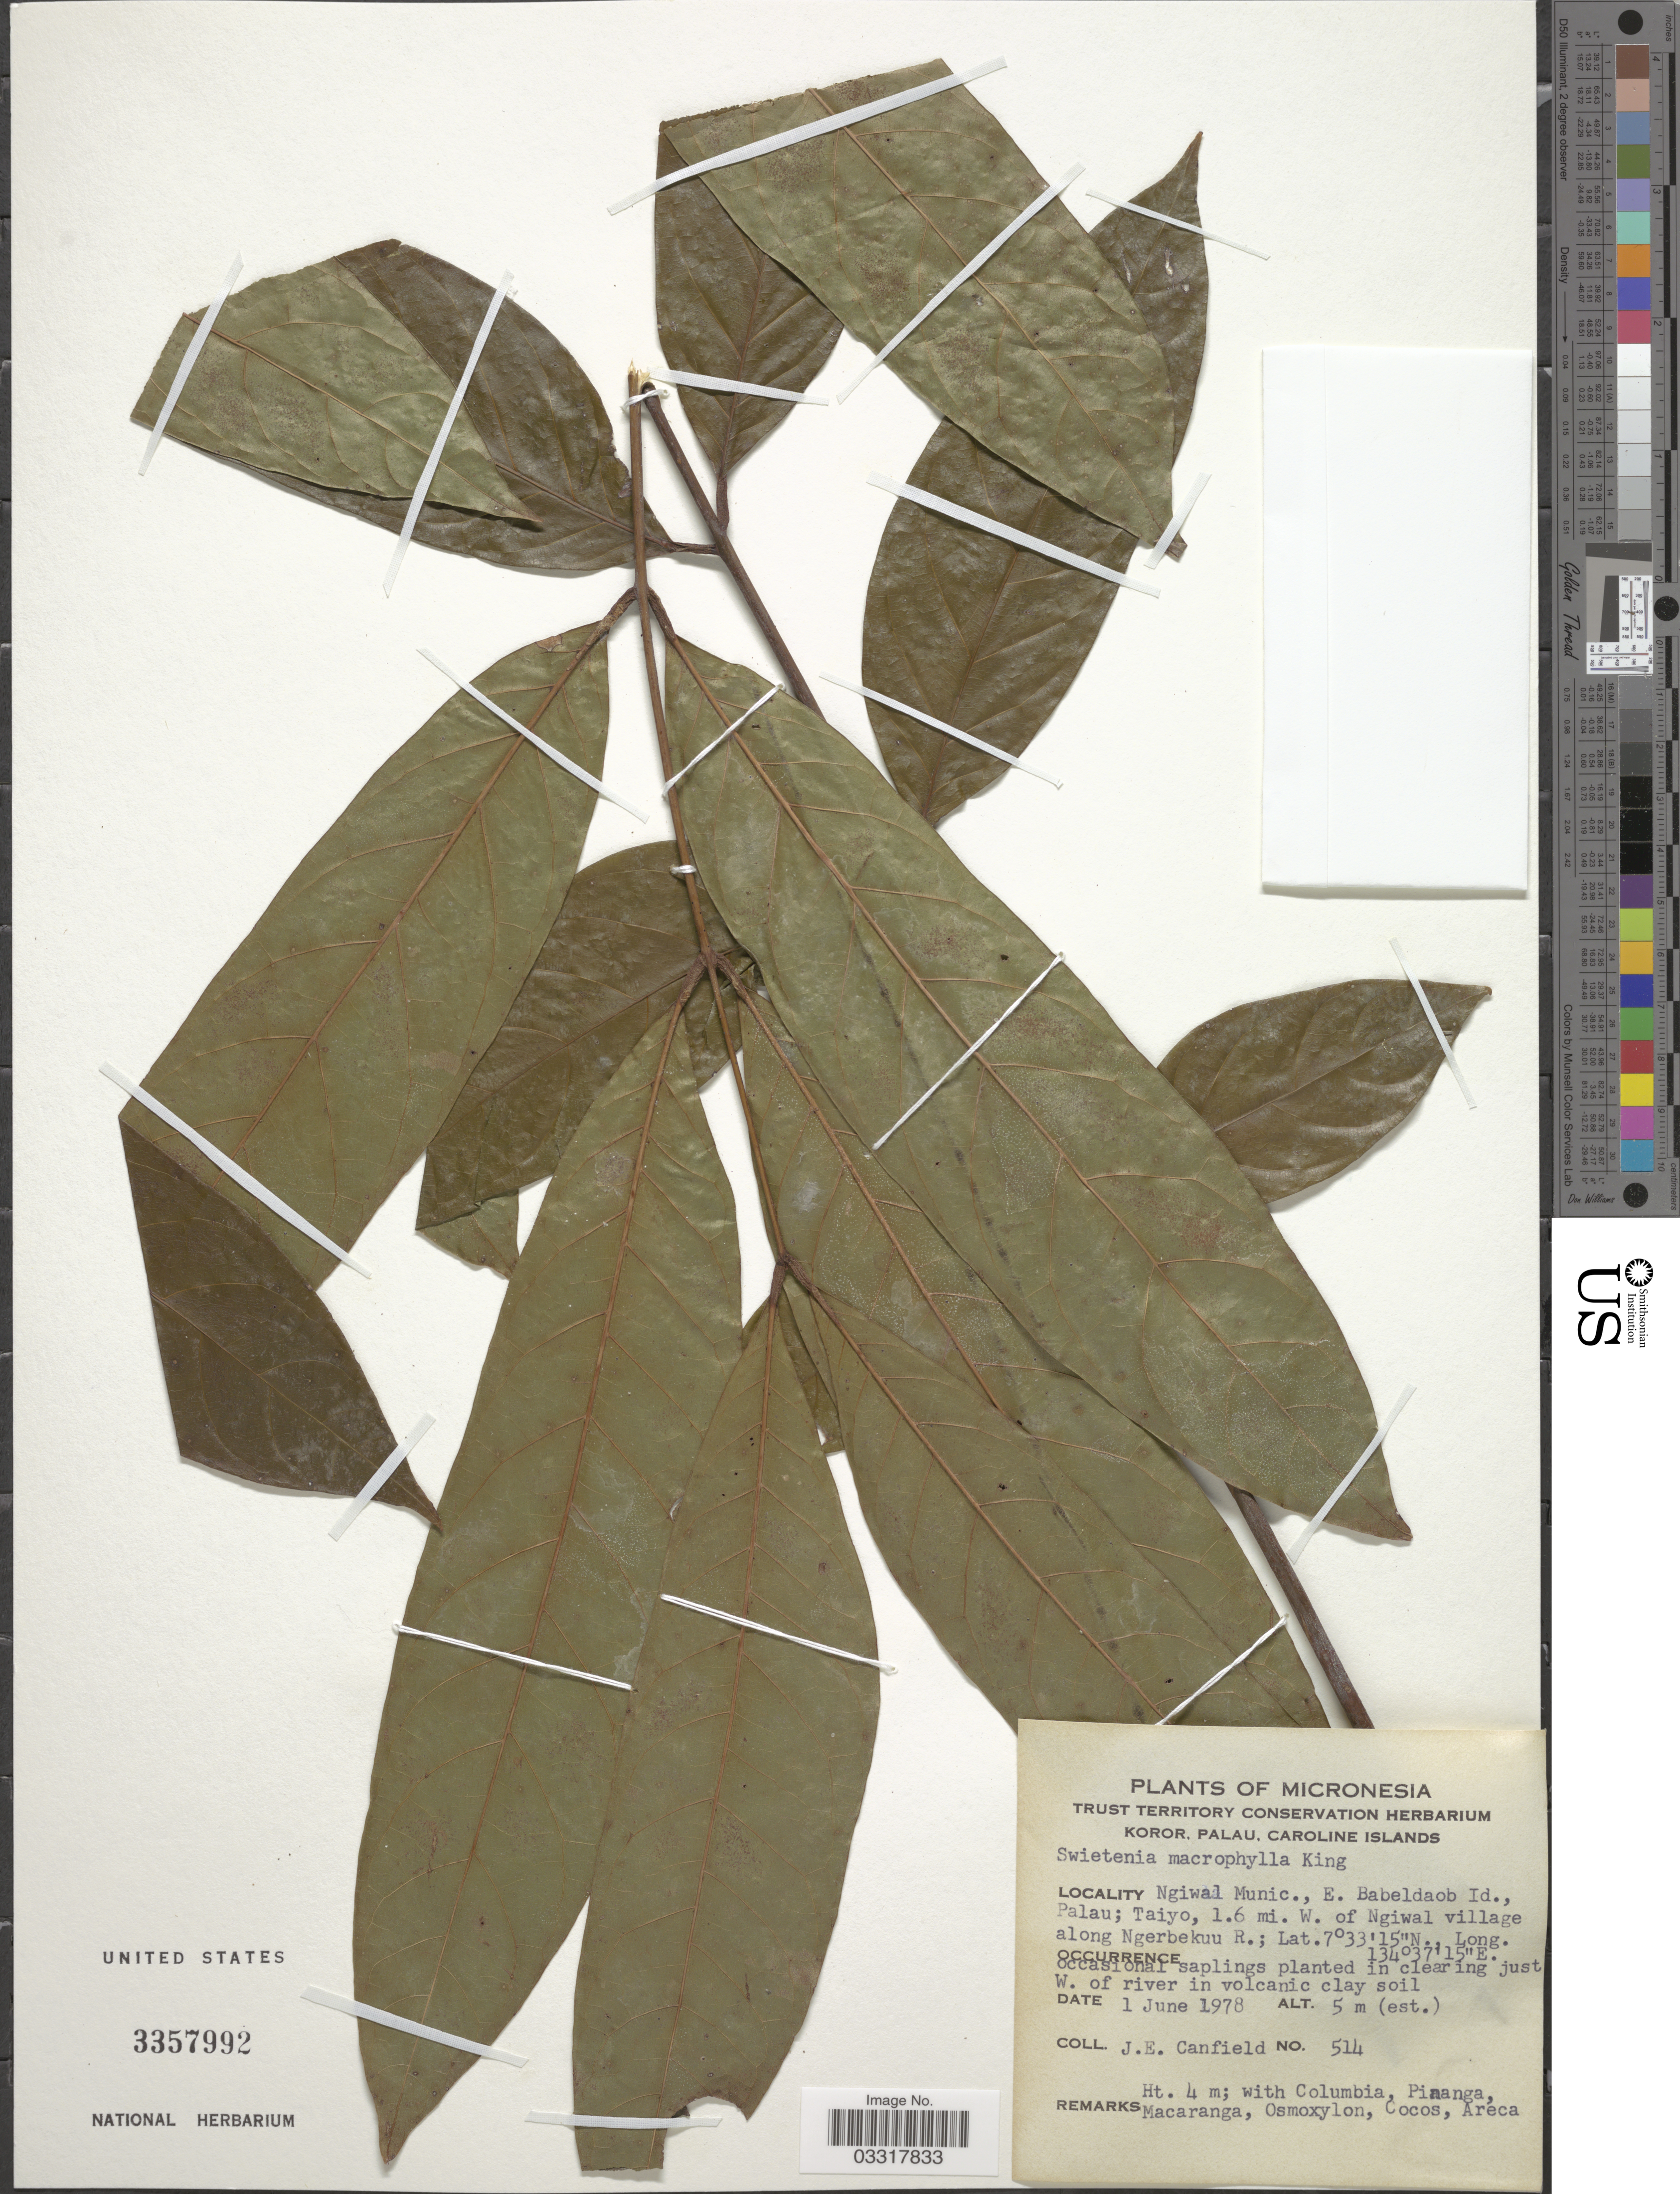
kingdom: Plantae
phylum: Tracheophyta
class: Magnoliopsida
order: Sapindales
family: Meliaceae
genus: Swietenia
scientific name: Swietenia macrophylla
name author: King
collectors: J. E. Canfield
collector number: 514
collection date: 1978-06-01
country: Palau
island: Babeldaob [Babelthuap]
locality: Micronesia. Ngiwal Munic., E. Babeldaob Id., Palau; Taiyo, 1.6 mi. W. of Ngiwal village along Ngerbekuu R.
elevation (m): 5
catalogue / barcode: US 3357992